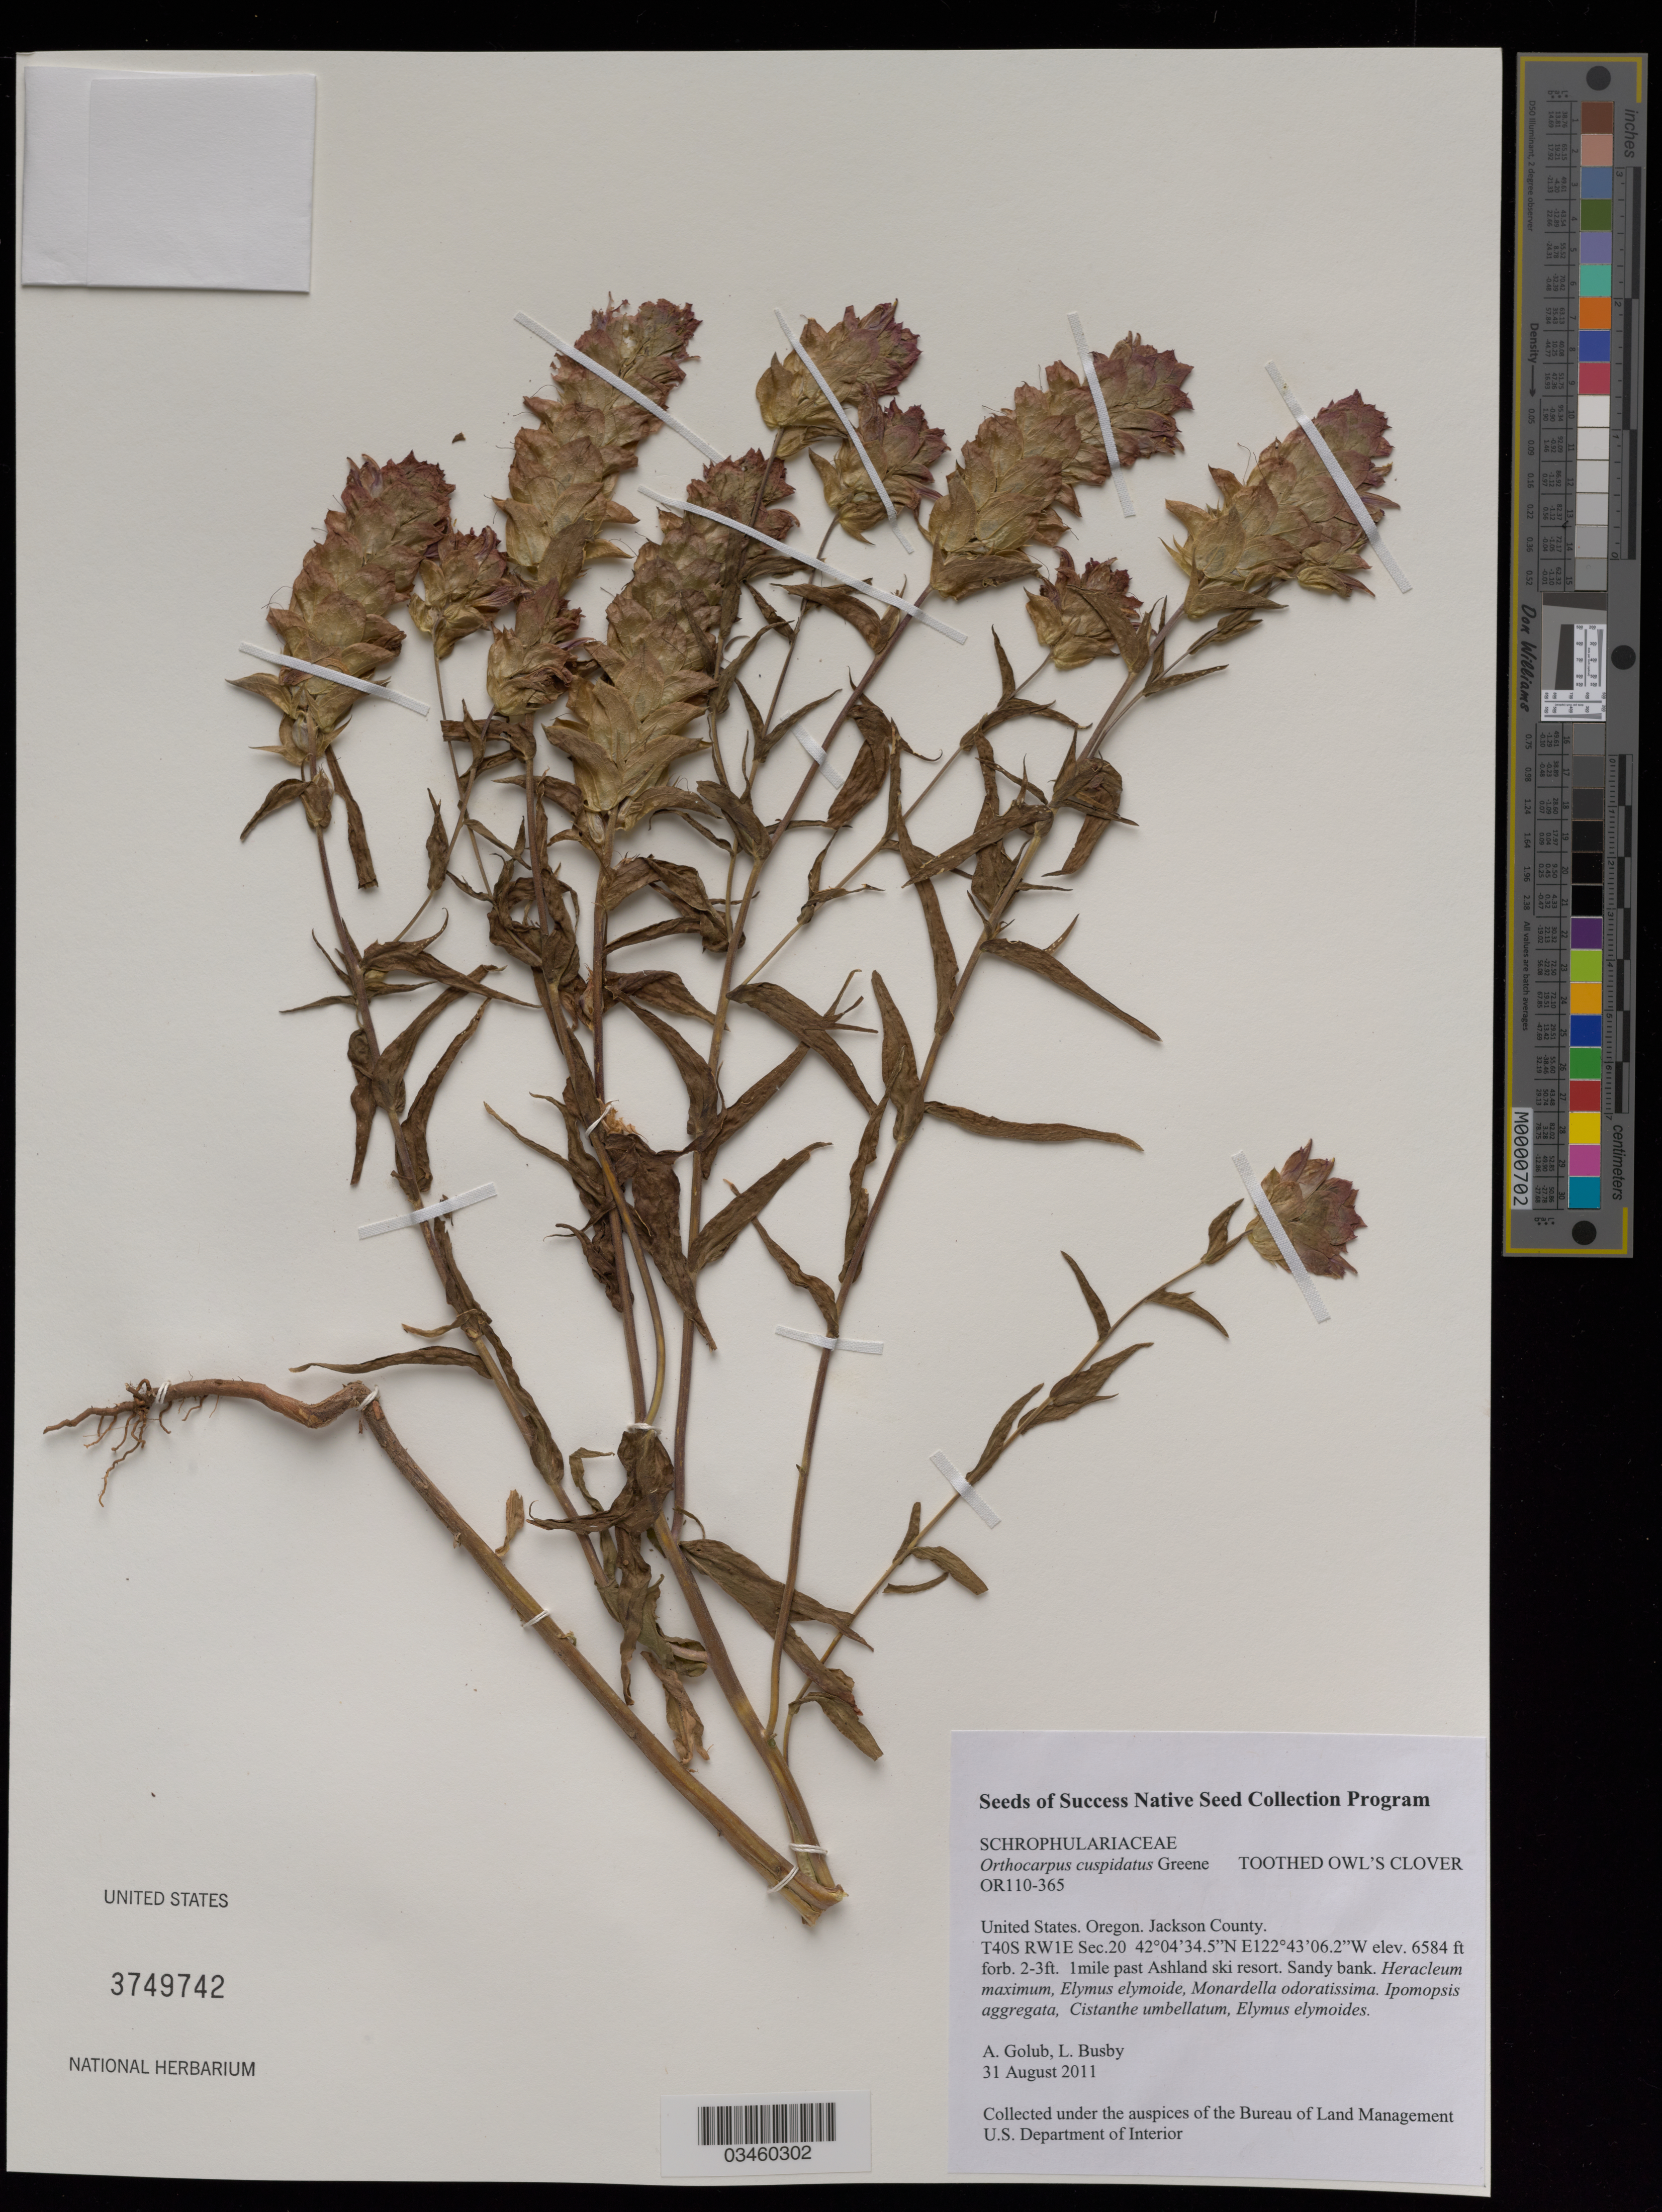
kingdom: Plantae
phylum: Tracheophyta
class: Magnoliopsida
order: Lamiales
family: Orobanchaceae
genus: Orthocarpus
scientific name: Orthocarpus cuspidatus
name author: Greene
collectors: A. Golub & L. Busby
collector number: OR110-365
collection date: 2011-08-31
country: United States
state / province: Oregon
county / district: Jackson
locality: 1 mi. past Ashland ski resort. T40S RW1E Sec 20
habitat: Sandy bank. With Heracleum maximum, Elymus elymoides, ect.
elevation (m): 2007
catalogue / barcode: US 3749442